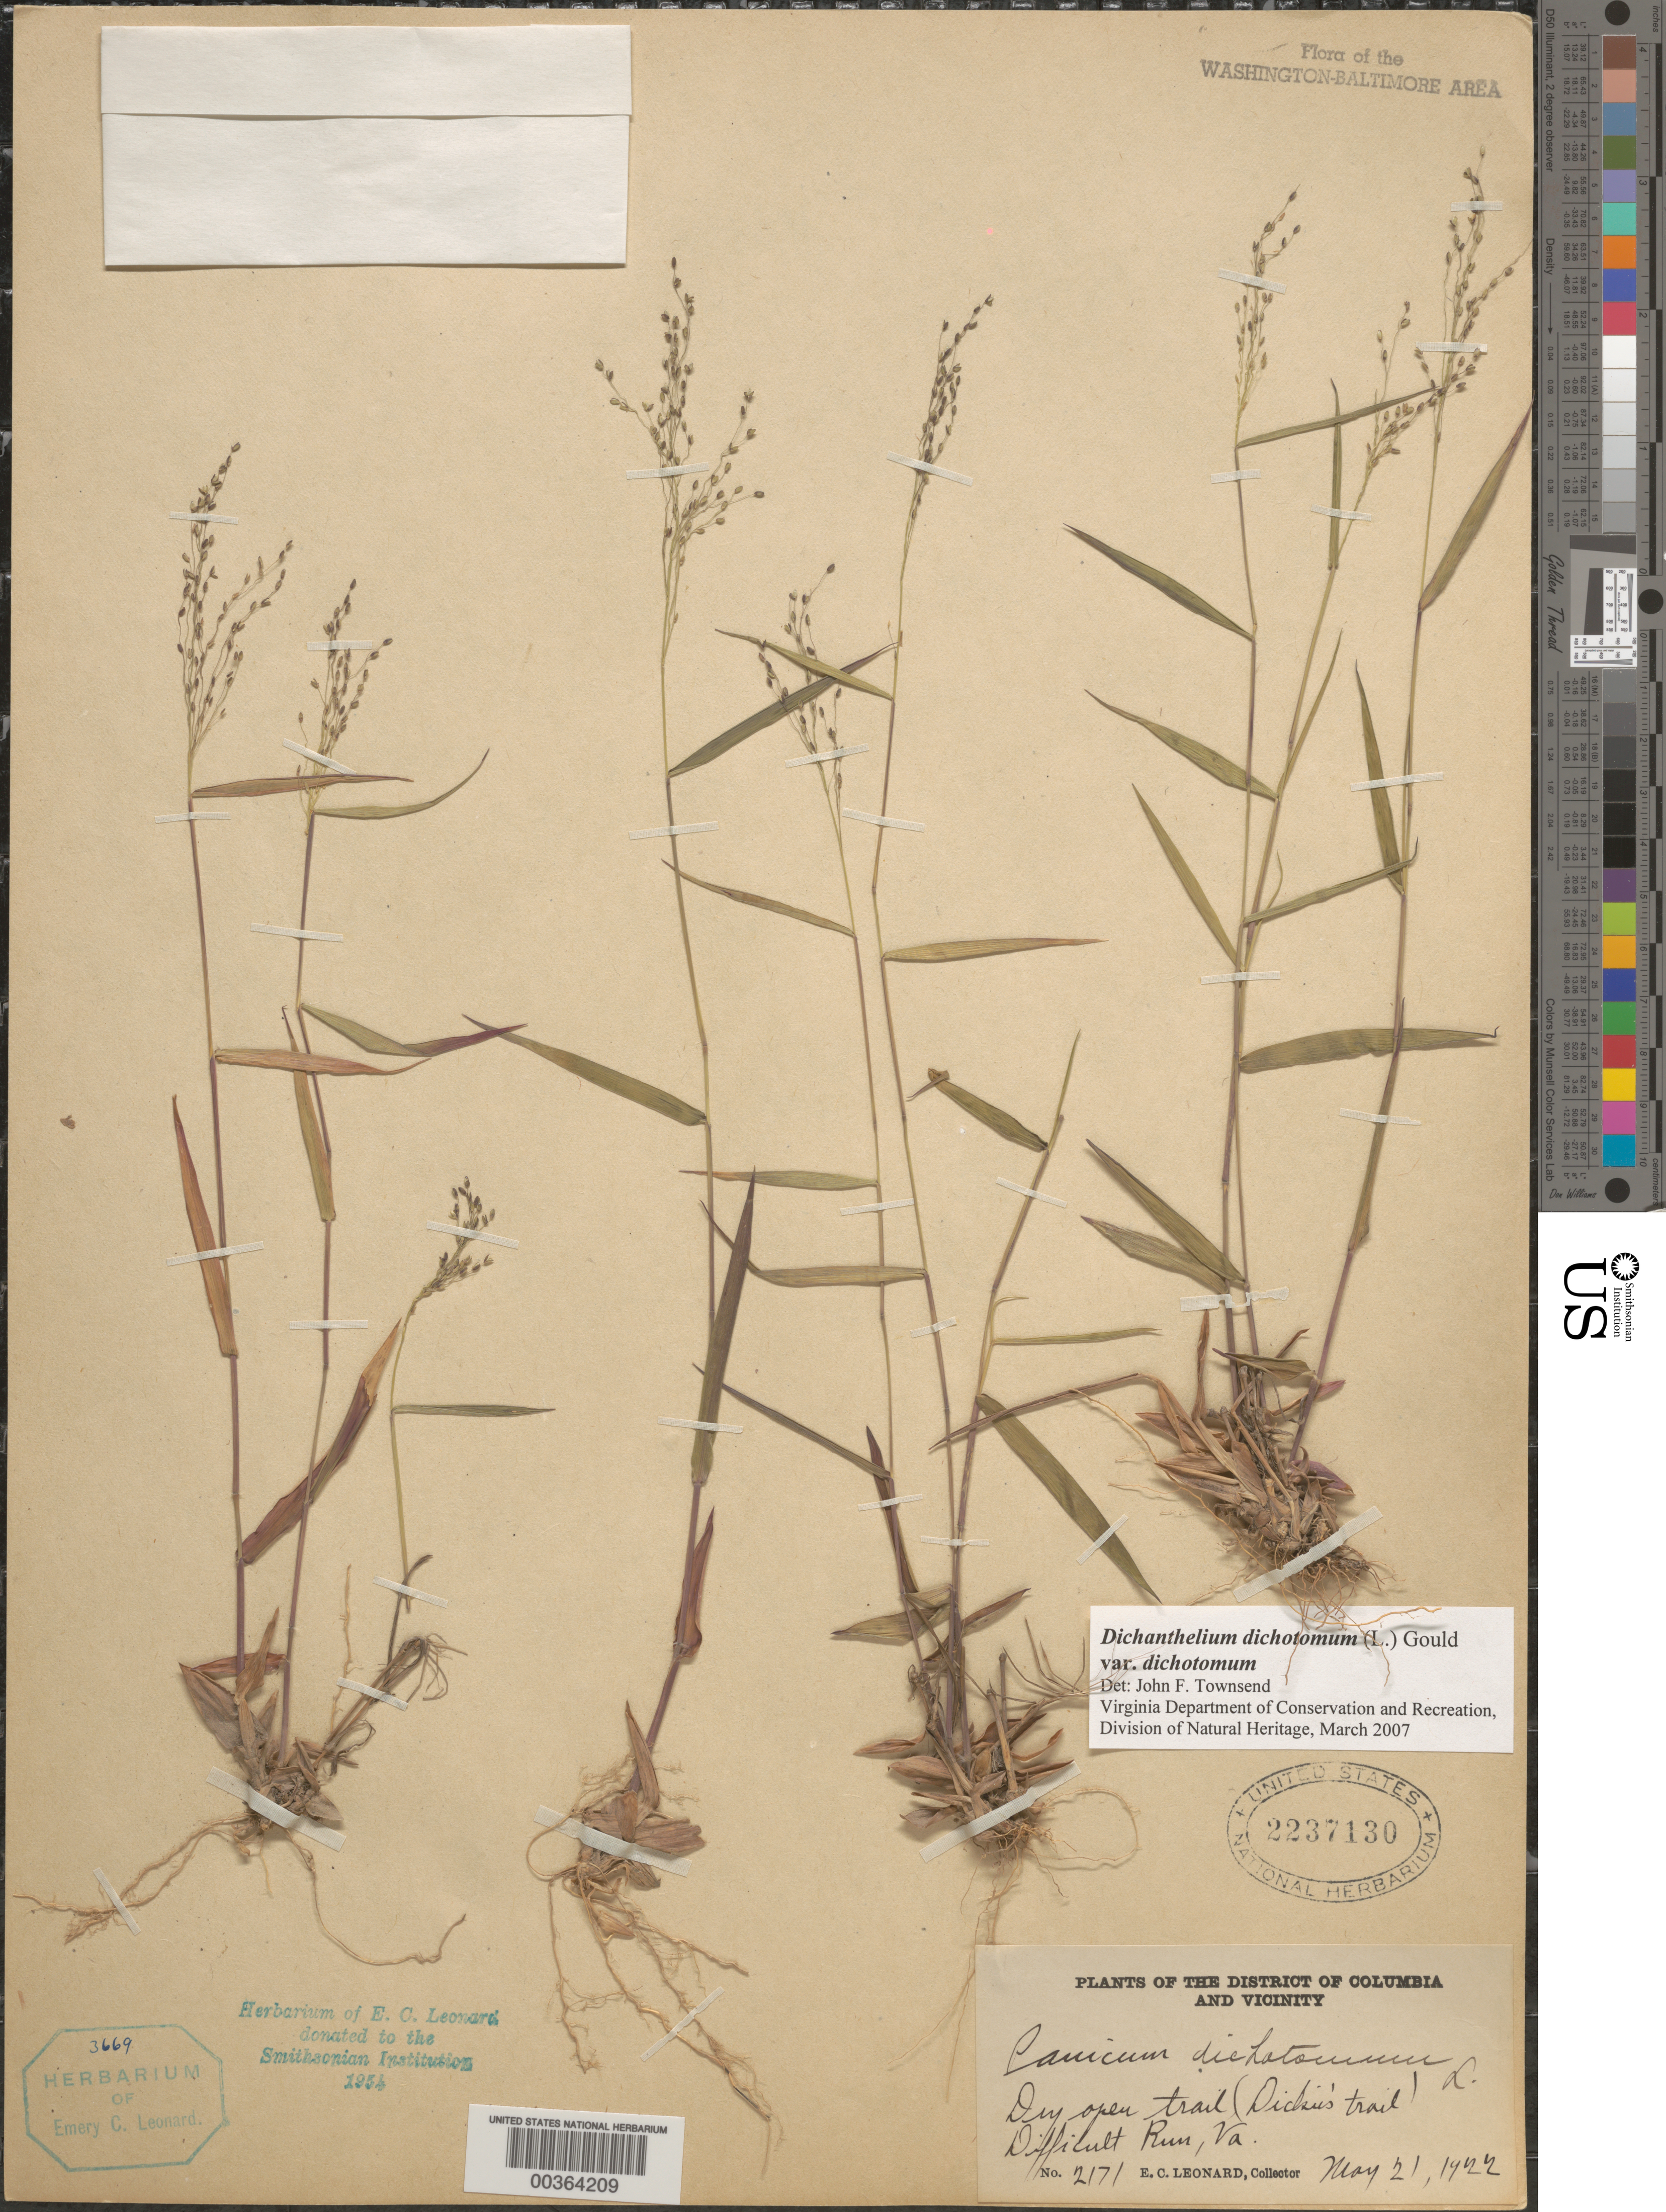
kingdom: Plantae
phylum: Tracheophyta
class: Liliopsida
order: Poales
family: Poaceae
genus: Dichanthelium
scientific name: Dichanthelium dichotomum var. dichotomum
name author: (L.) Gould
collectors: E. C. Leonard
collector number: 2171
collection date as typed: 21 May 1922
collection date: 1922-05-21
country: United States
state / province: Virginia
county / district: Fairfax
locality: Difficult Run C. and O. Canal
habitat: Dry open trail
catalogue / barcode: US 2237130